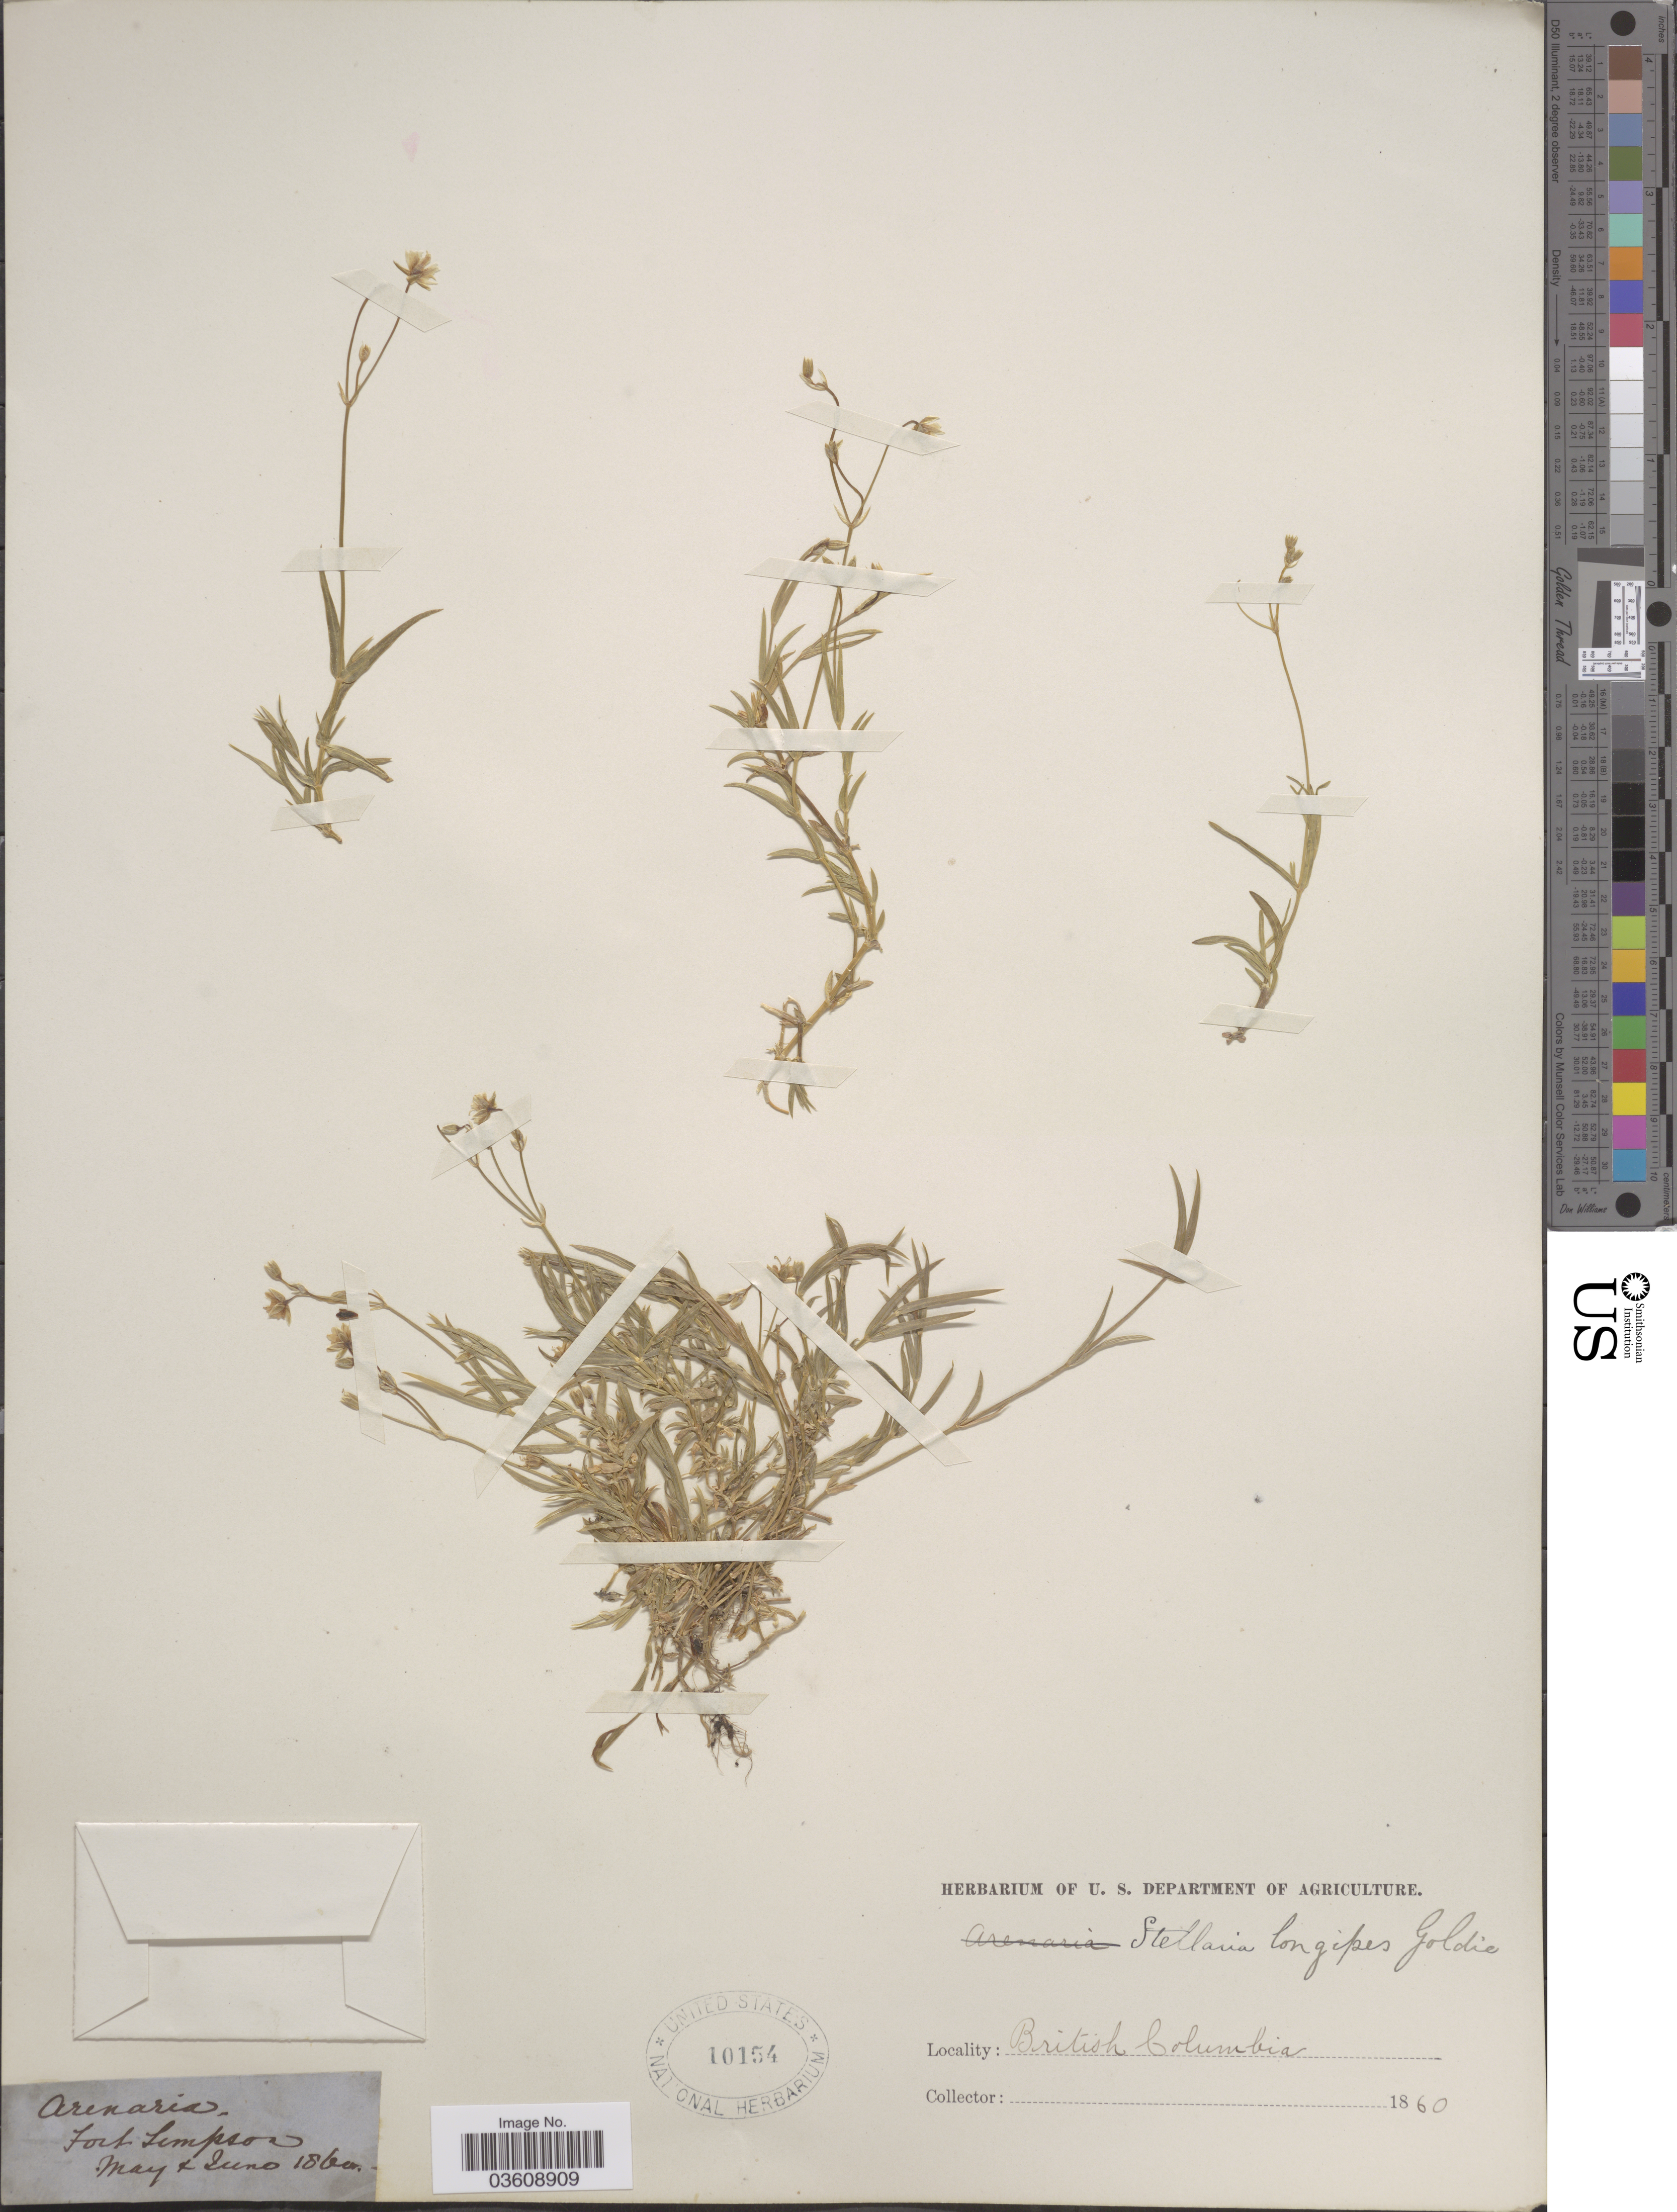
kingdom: Plantae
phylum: Tracheophyta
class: Magnoliopsida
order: Caryophyllales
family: Caryophyllaceae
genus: Stellaria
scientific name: Stellaria longipes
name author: Goldie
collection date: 1860-05/1860-06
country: Canada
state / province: British Columbia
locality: Fort Simpson.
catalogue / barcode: US 10154